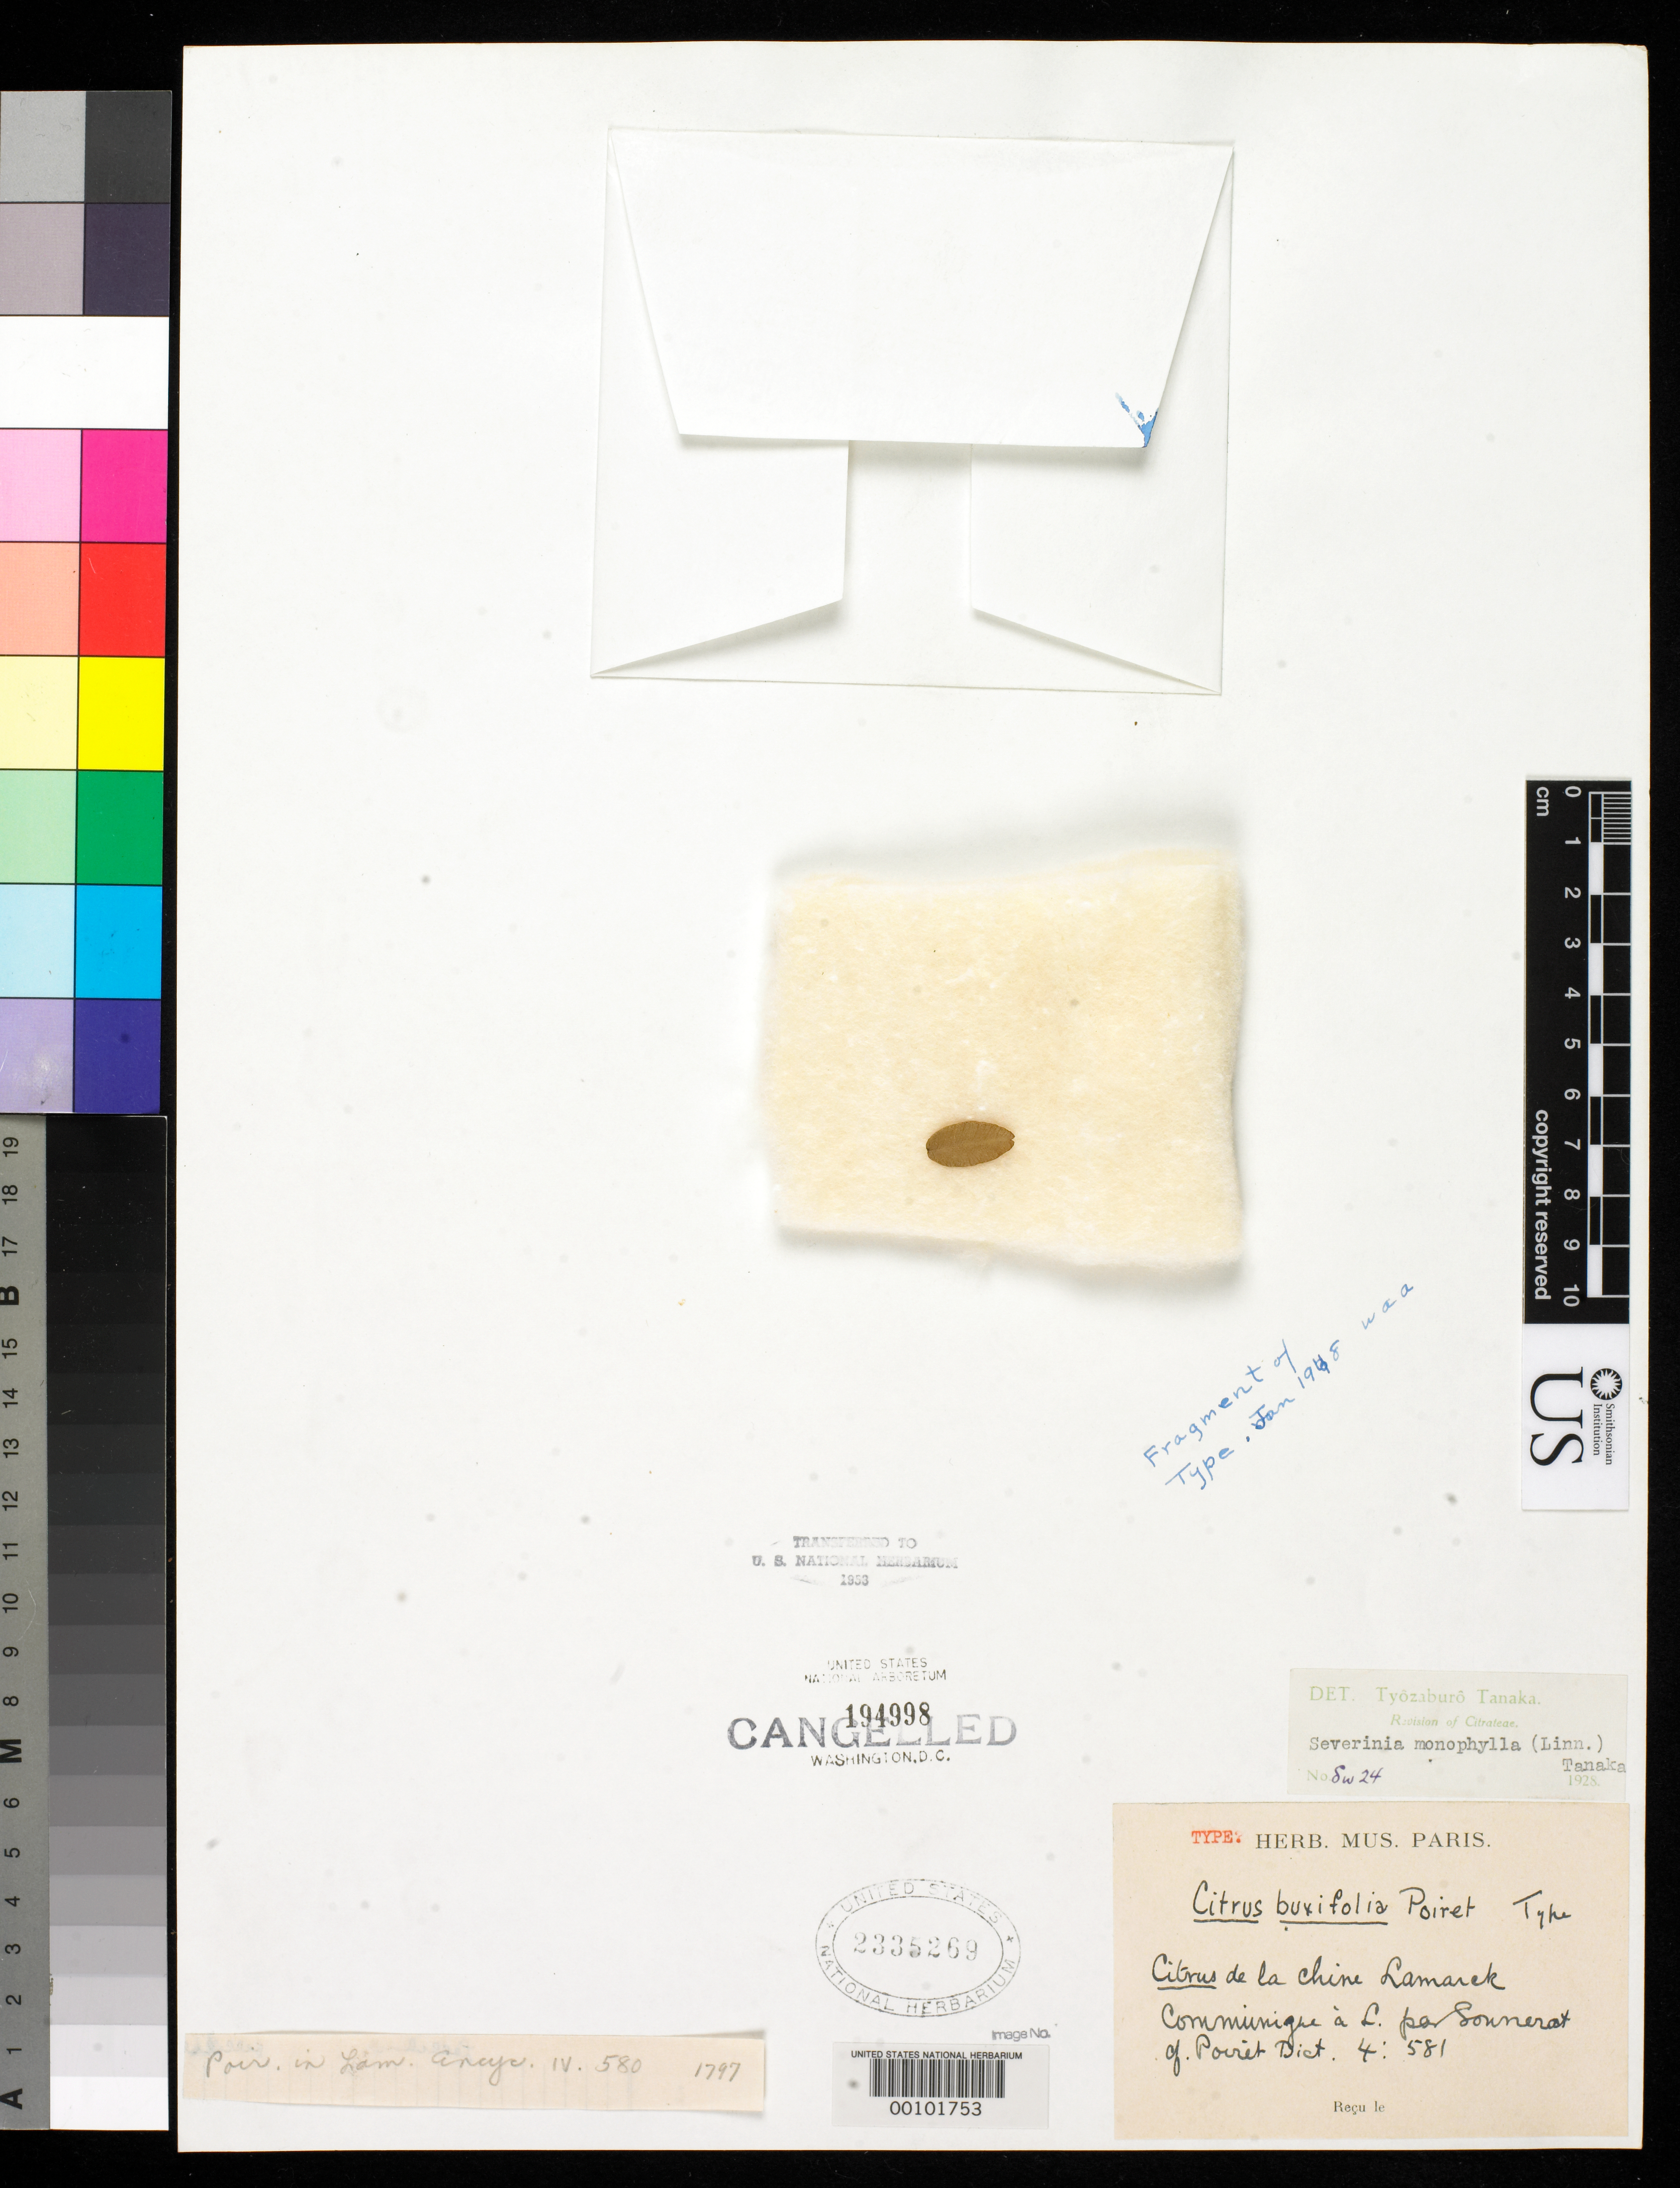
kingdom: Plantae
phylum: Tracheophyta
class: Magnoliopsida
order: Sapindales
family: Rutaceae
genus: Citrus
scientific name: Citrus buxifolia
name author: Poir. in Lam.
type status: Type Material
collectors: P. Sonnerat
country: China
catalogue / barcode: US 2335269